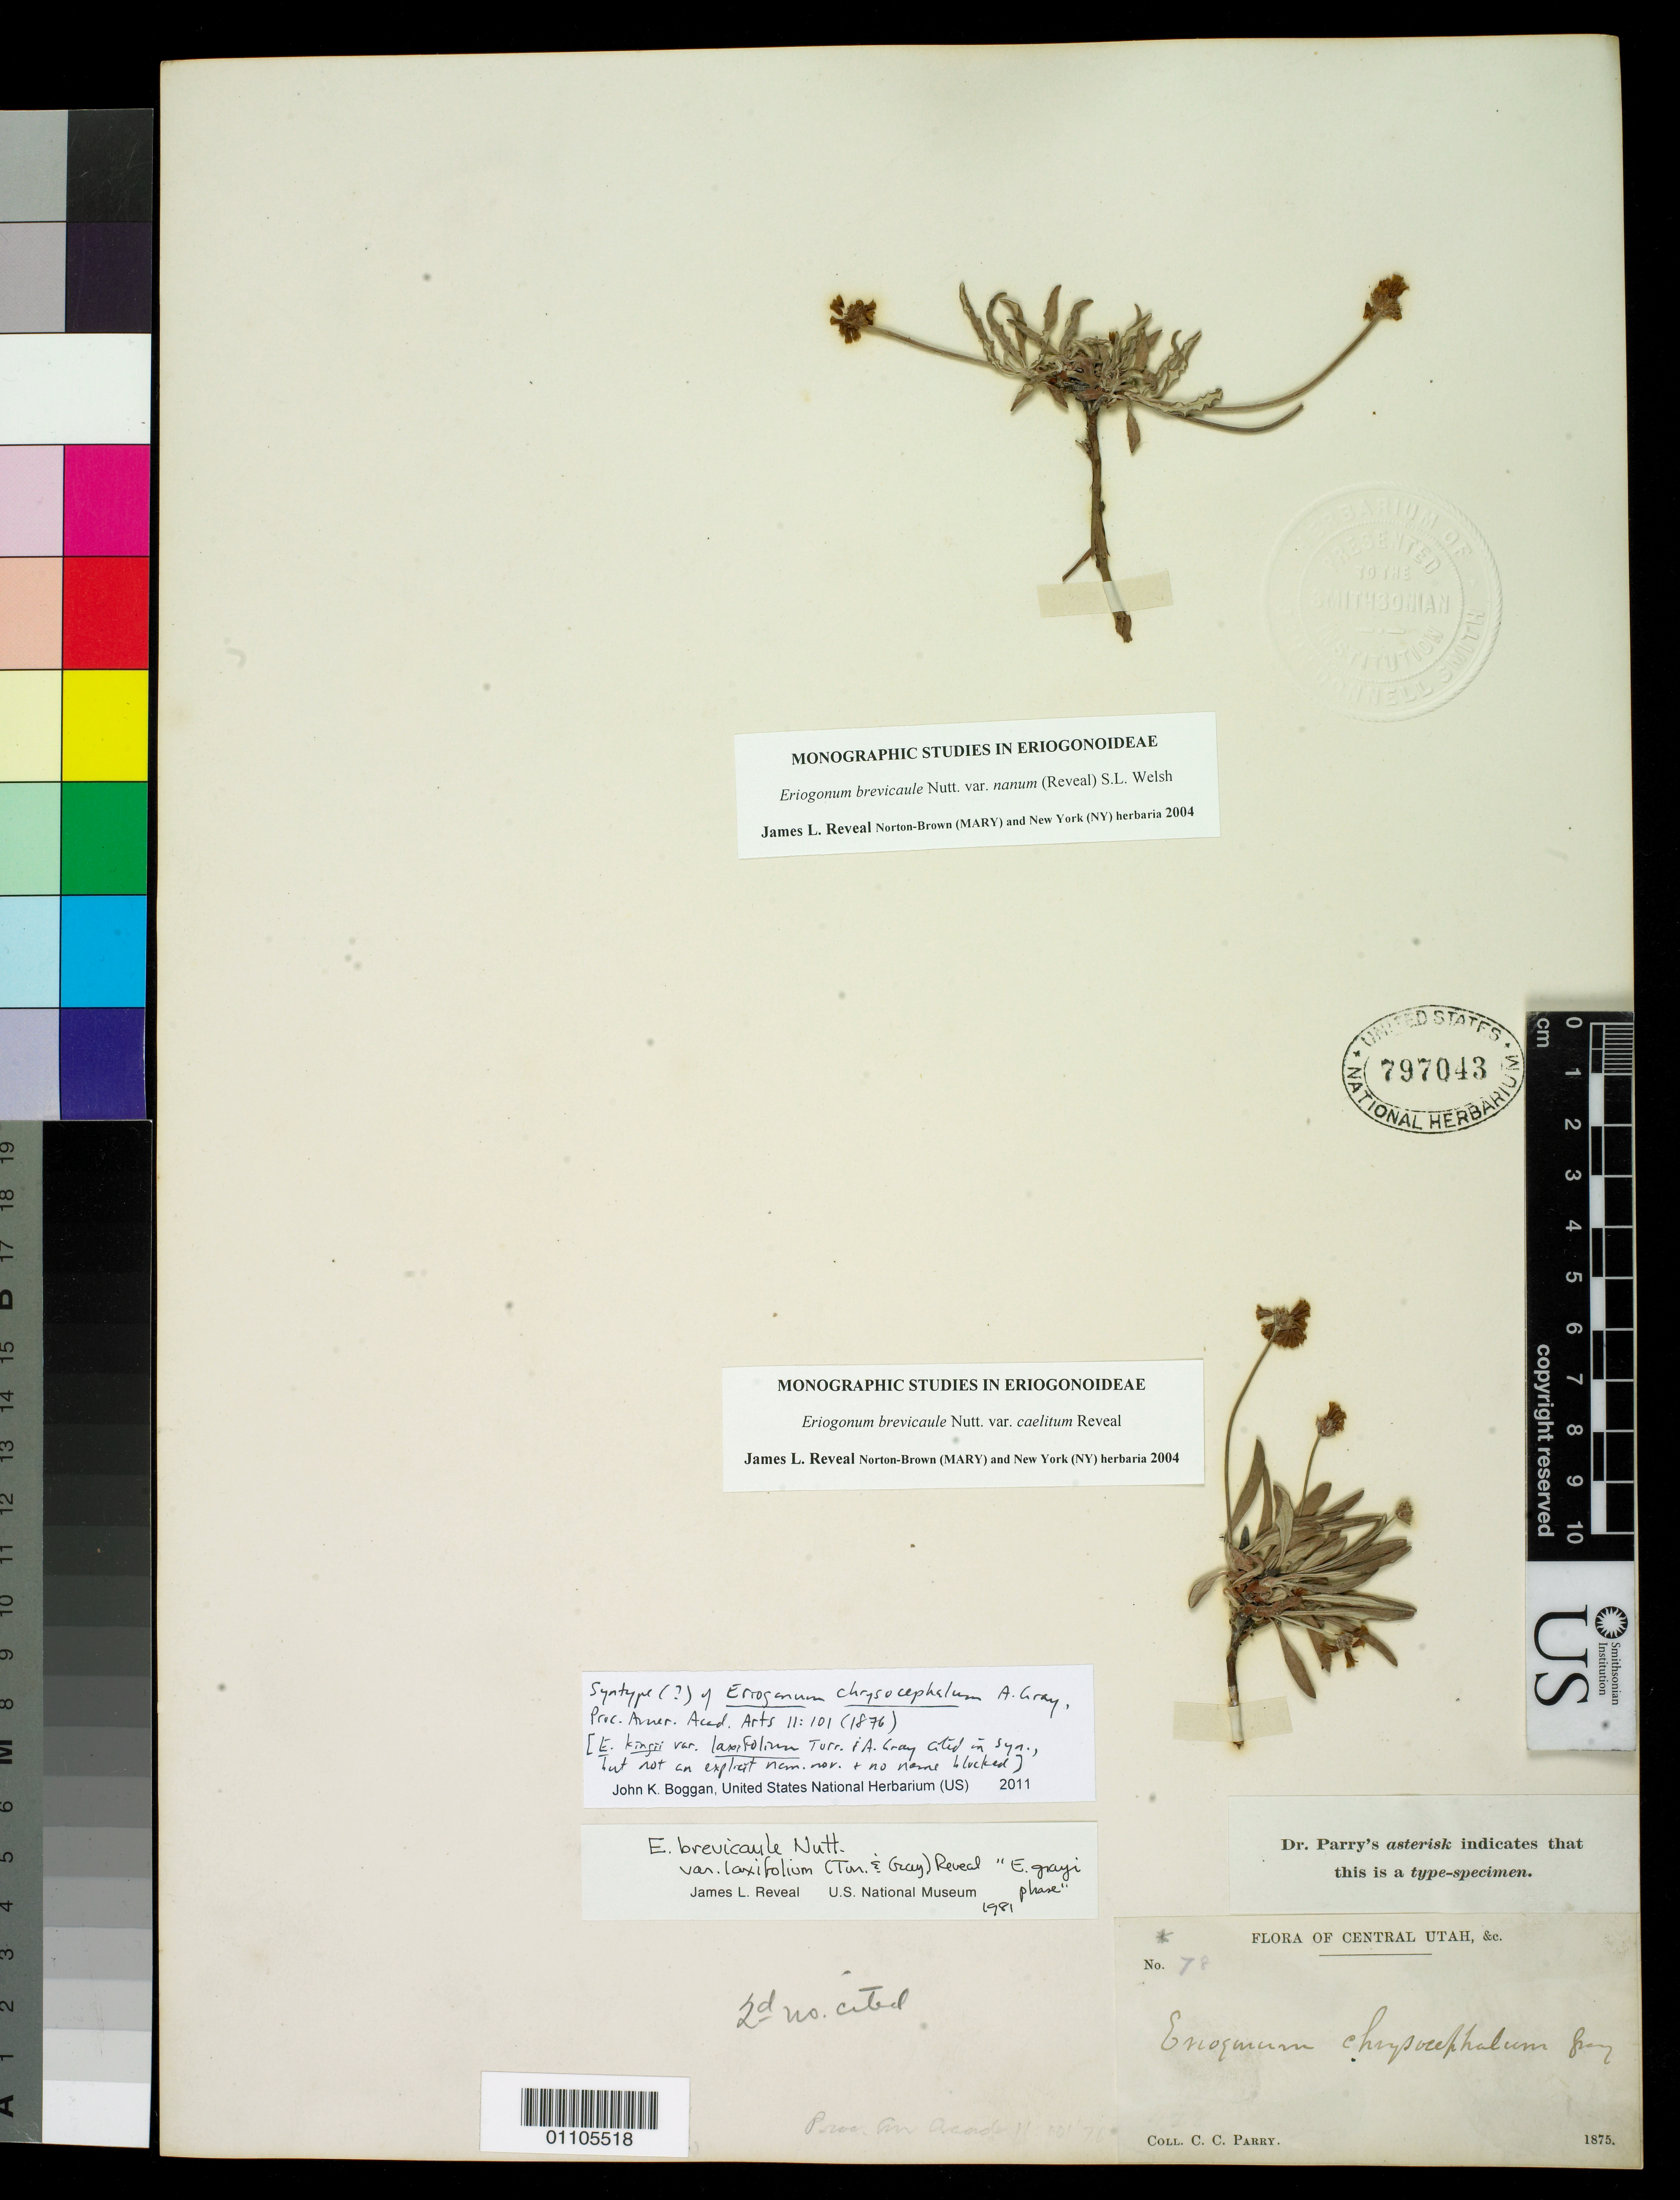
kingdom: Plantae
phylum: Tracheophyta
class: Magnoliopsida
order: Caryophyllales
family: Polygonaceae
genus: Eriogonum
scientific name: Eriogonum chrysocephalum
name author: A. Gray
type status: Syntype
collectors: C. C. Parry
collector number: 78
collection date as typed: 1875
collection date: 1875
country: United States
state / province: Utah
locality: Central Utah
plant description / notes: Unclear whether this should be considered a type of Eriogonum chrysocephalum A. Gray. Gray cited E. kingii var. laxifolium Torr. & A. Gray in synonymy, but not as an explicit nom. nov. (and no name blocked transfer at specific rank) and cited additional collections. If E. chrysocephalum A. Gray is considered a nom. nov. for E. kingii var. laxifolium Torr. & A. Gray, then this specimen is not a type.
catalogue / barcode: US 797043